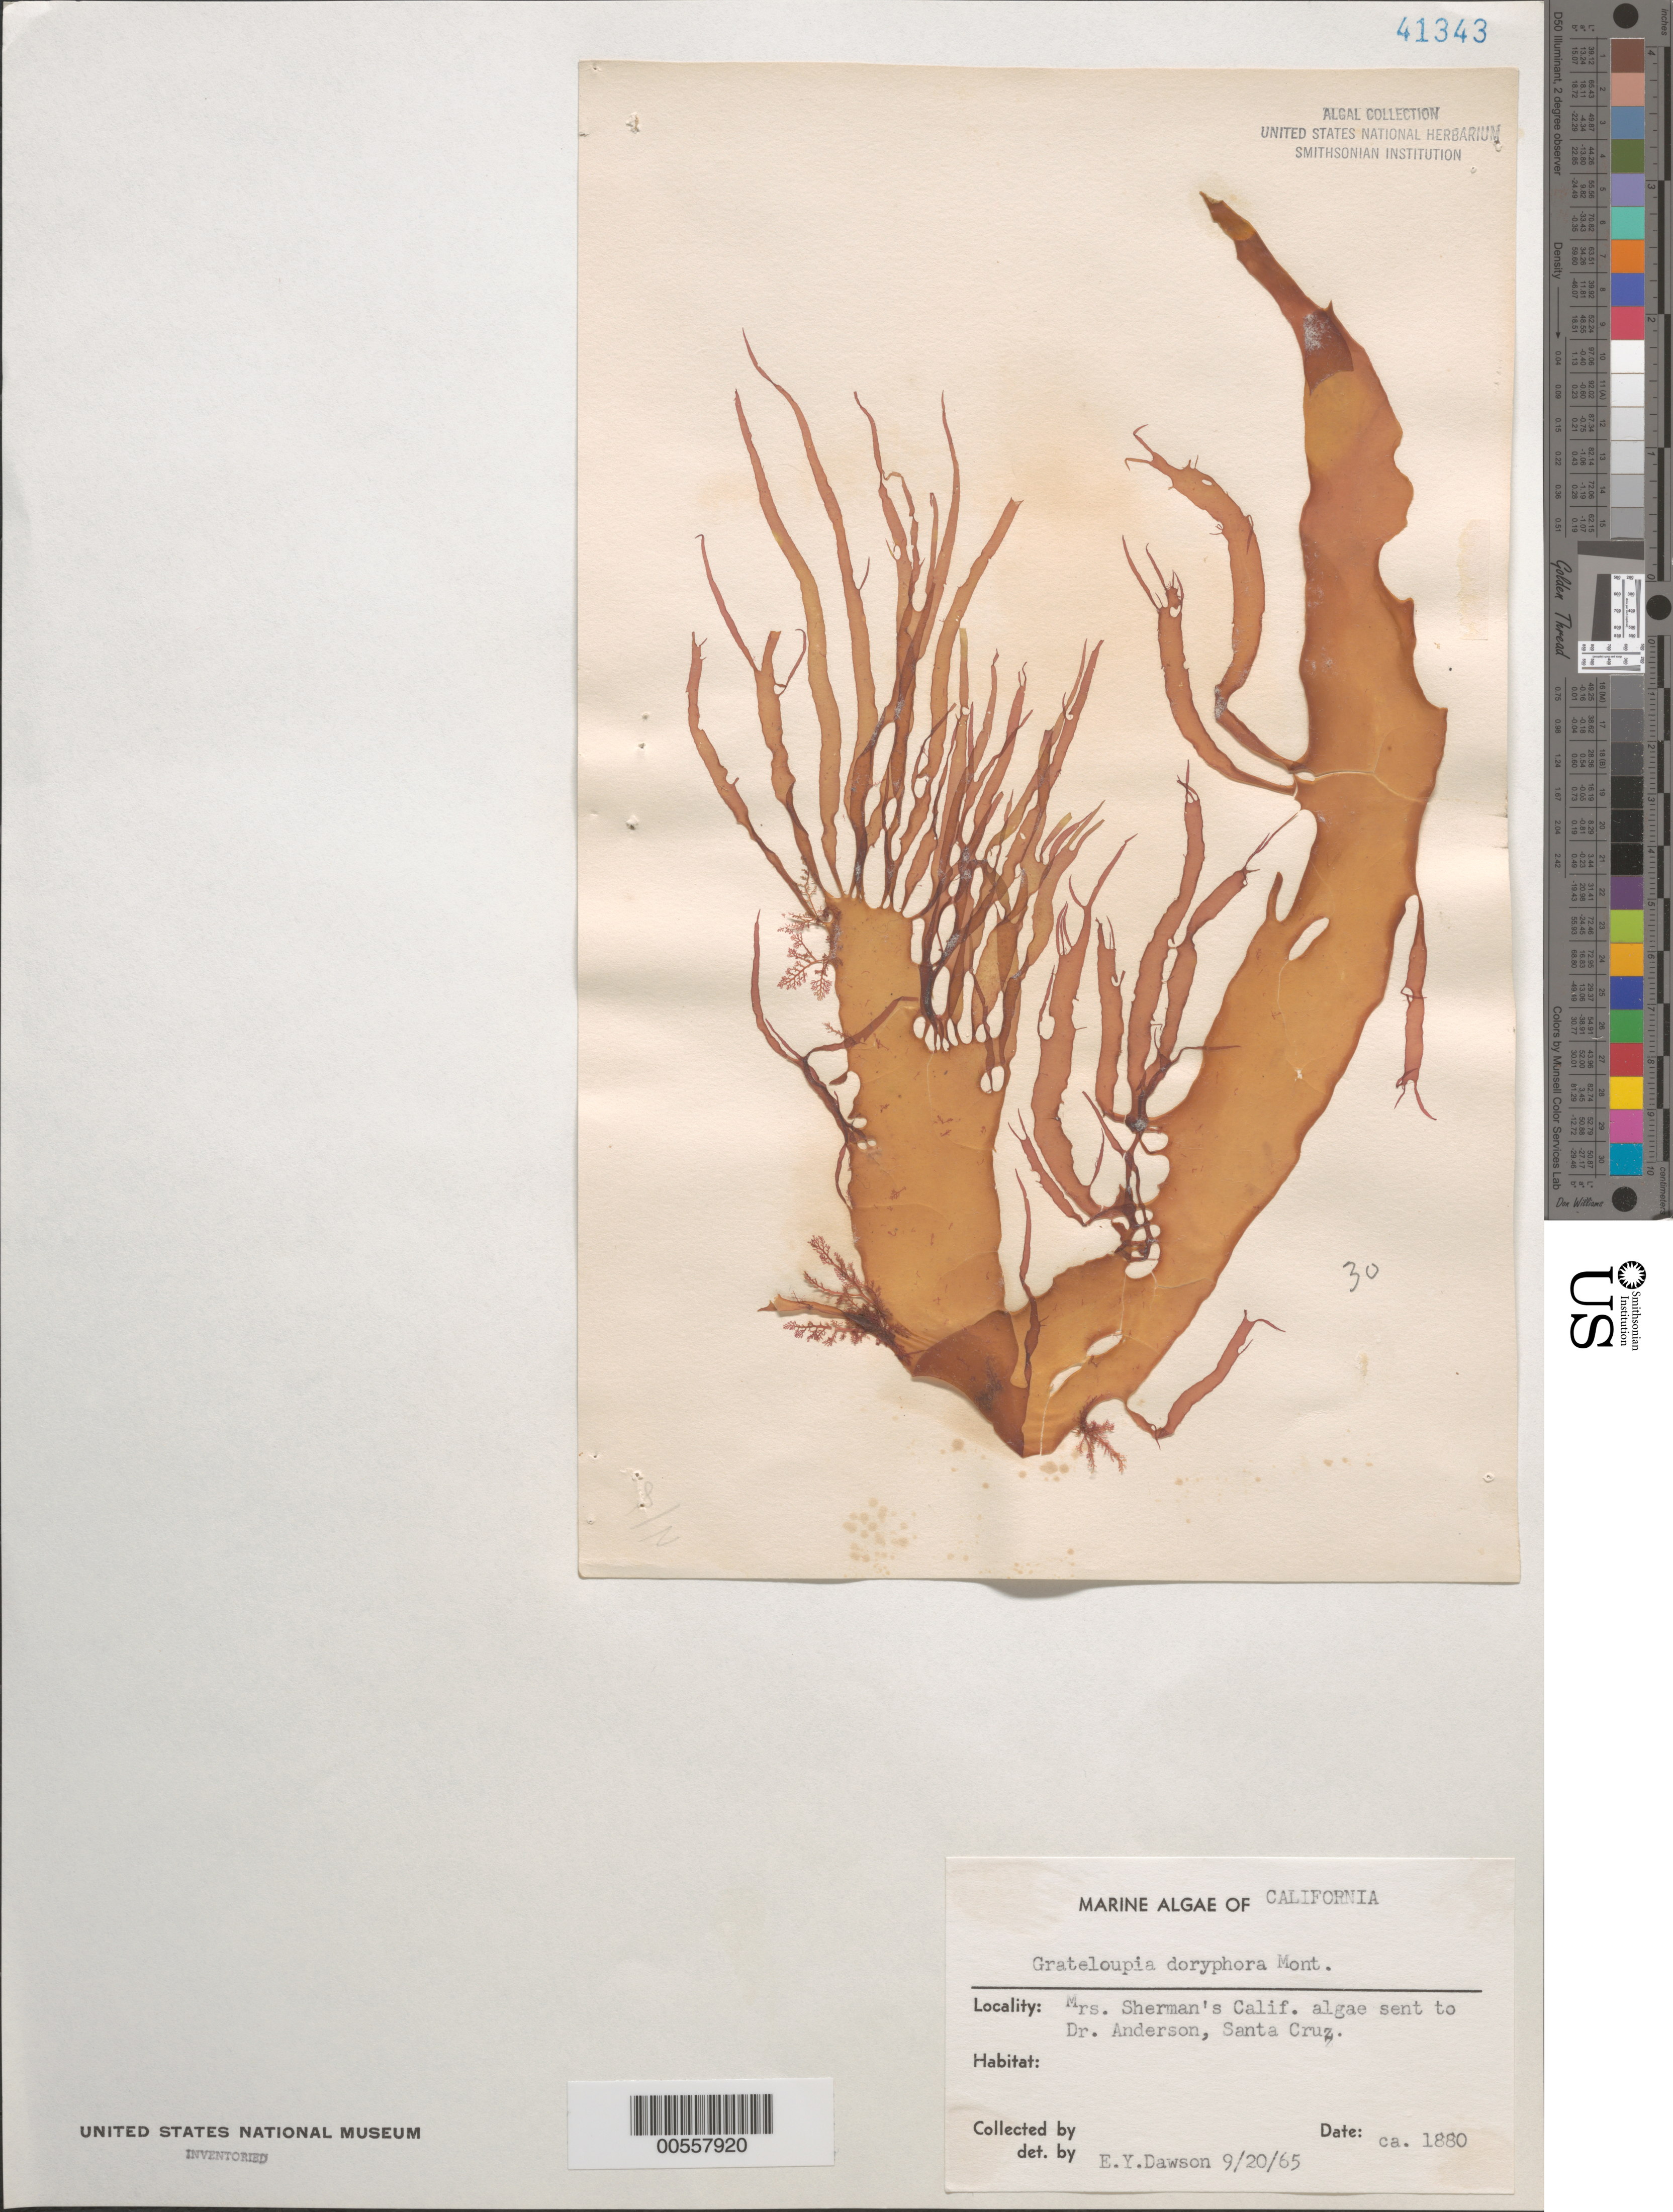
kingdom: Plantae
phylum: Rhodophyta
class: Florideophyceae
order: Halymeniales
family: Halymeniaceae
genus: Grateloupia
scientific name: Grateloupia doryphora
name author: (Mont.) Howe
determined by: Dawson, E. Y.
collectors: M. Sherman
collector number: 30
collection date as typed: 1880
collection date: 1880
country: United States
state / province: California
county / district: Santa Cruz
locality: Santa Cruz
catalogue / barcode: US 41343